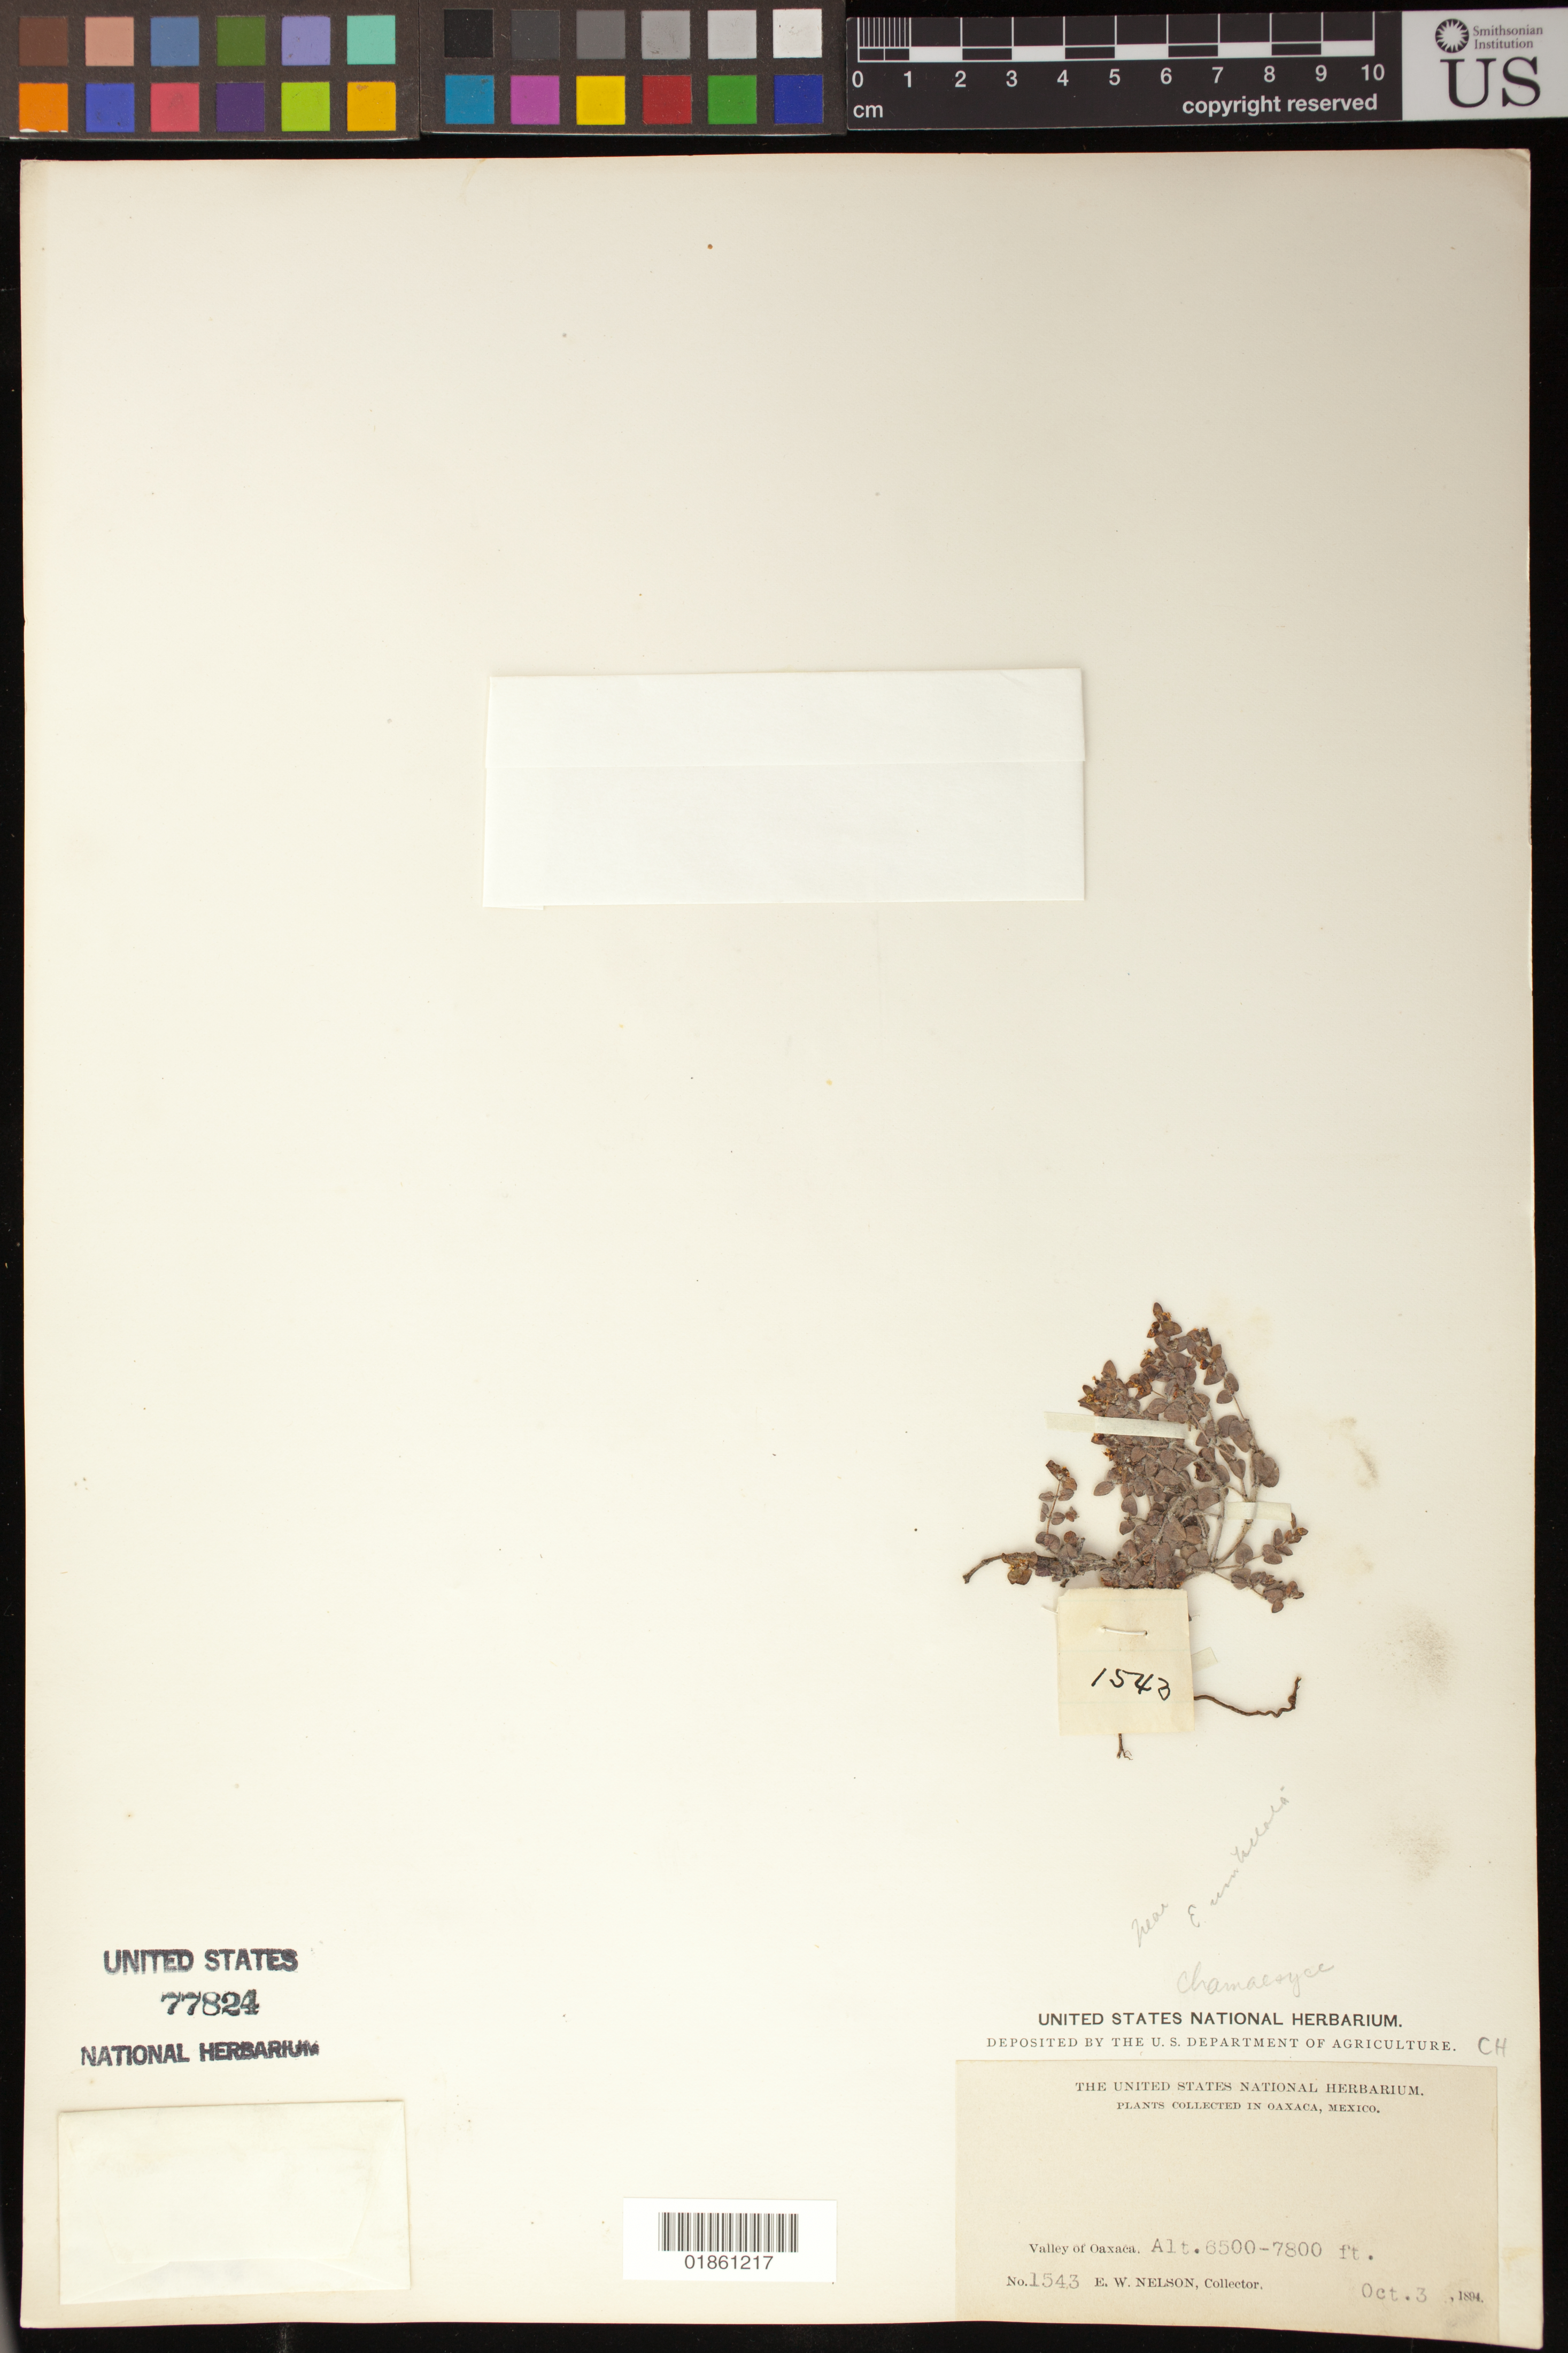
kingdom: Plantae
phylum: Tracheophyta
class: Magnoliopsida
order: Malpighiales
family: Euphorbiaceae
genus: Euphorbia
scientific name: Euphorbia sp.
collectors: E. W. Nelson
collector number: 1543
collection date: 1894-10-03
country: Mexico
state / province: Oaxaca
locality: Valley of Oaxaca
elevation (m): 1981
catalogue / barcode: US 77824